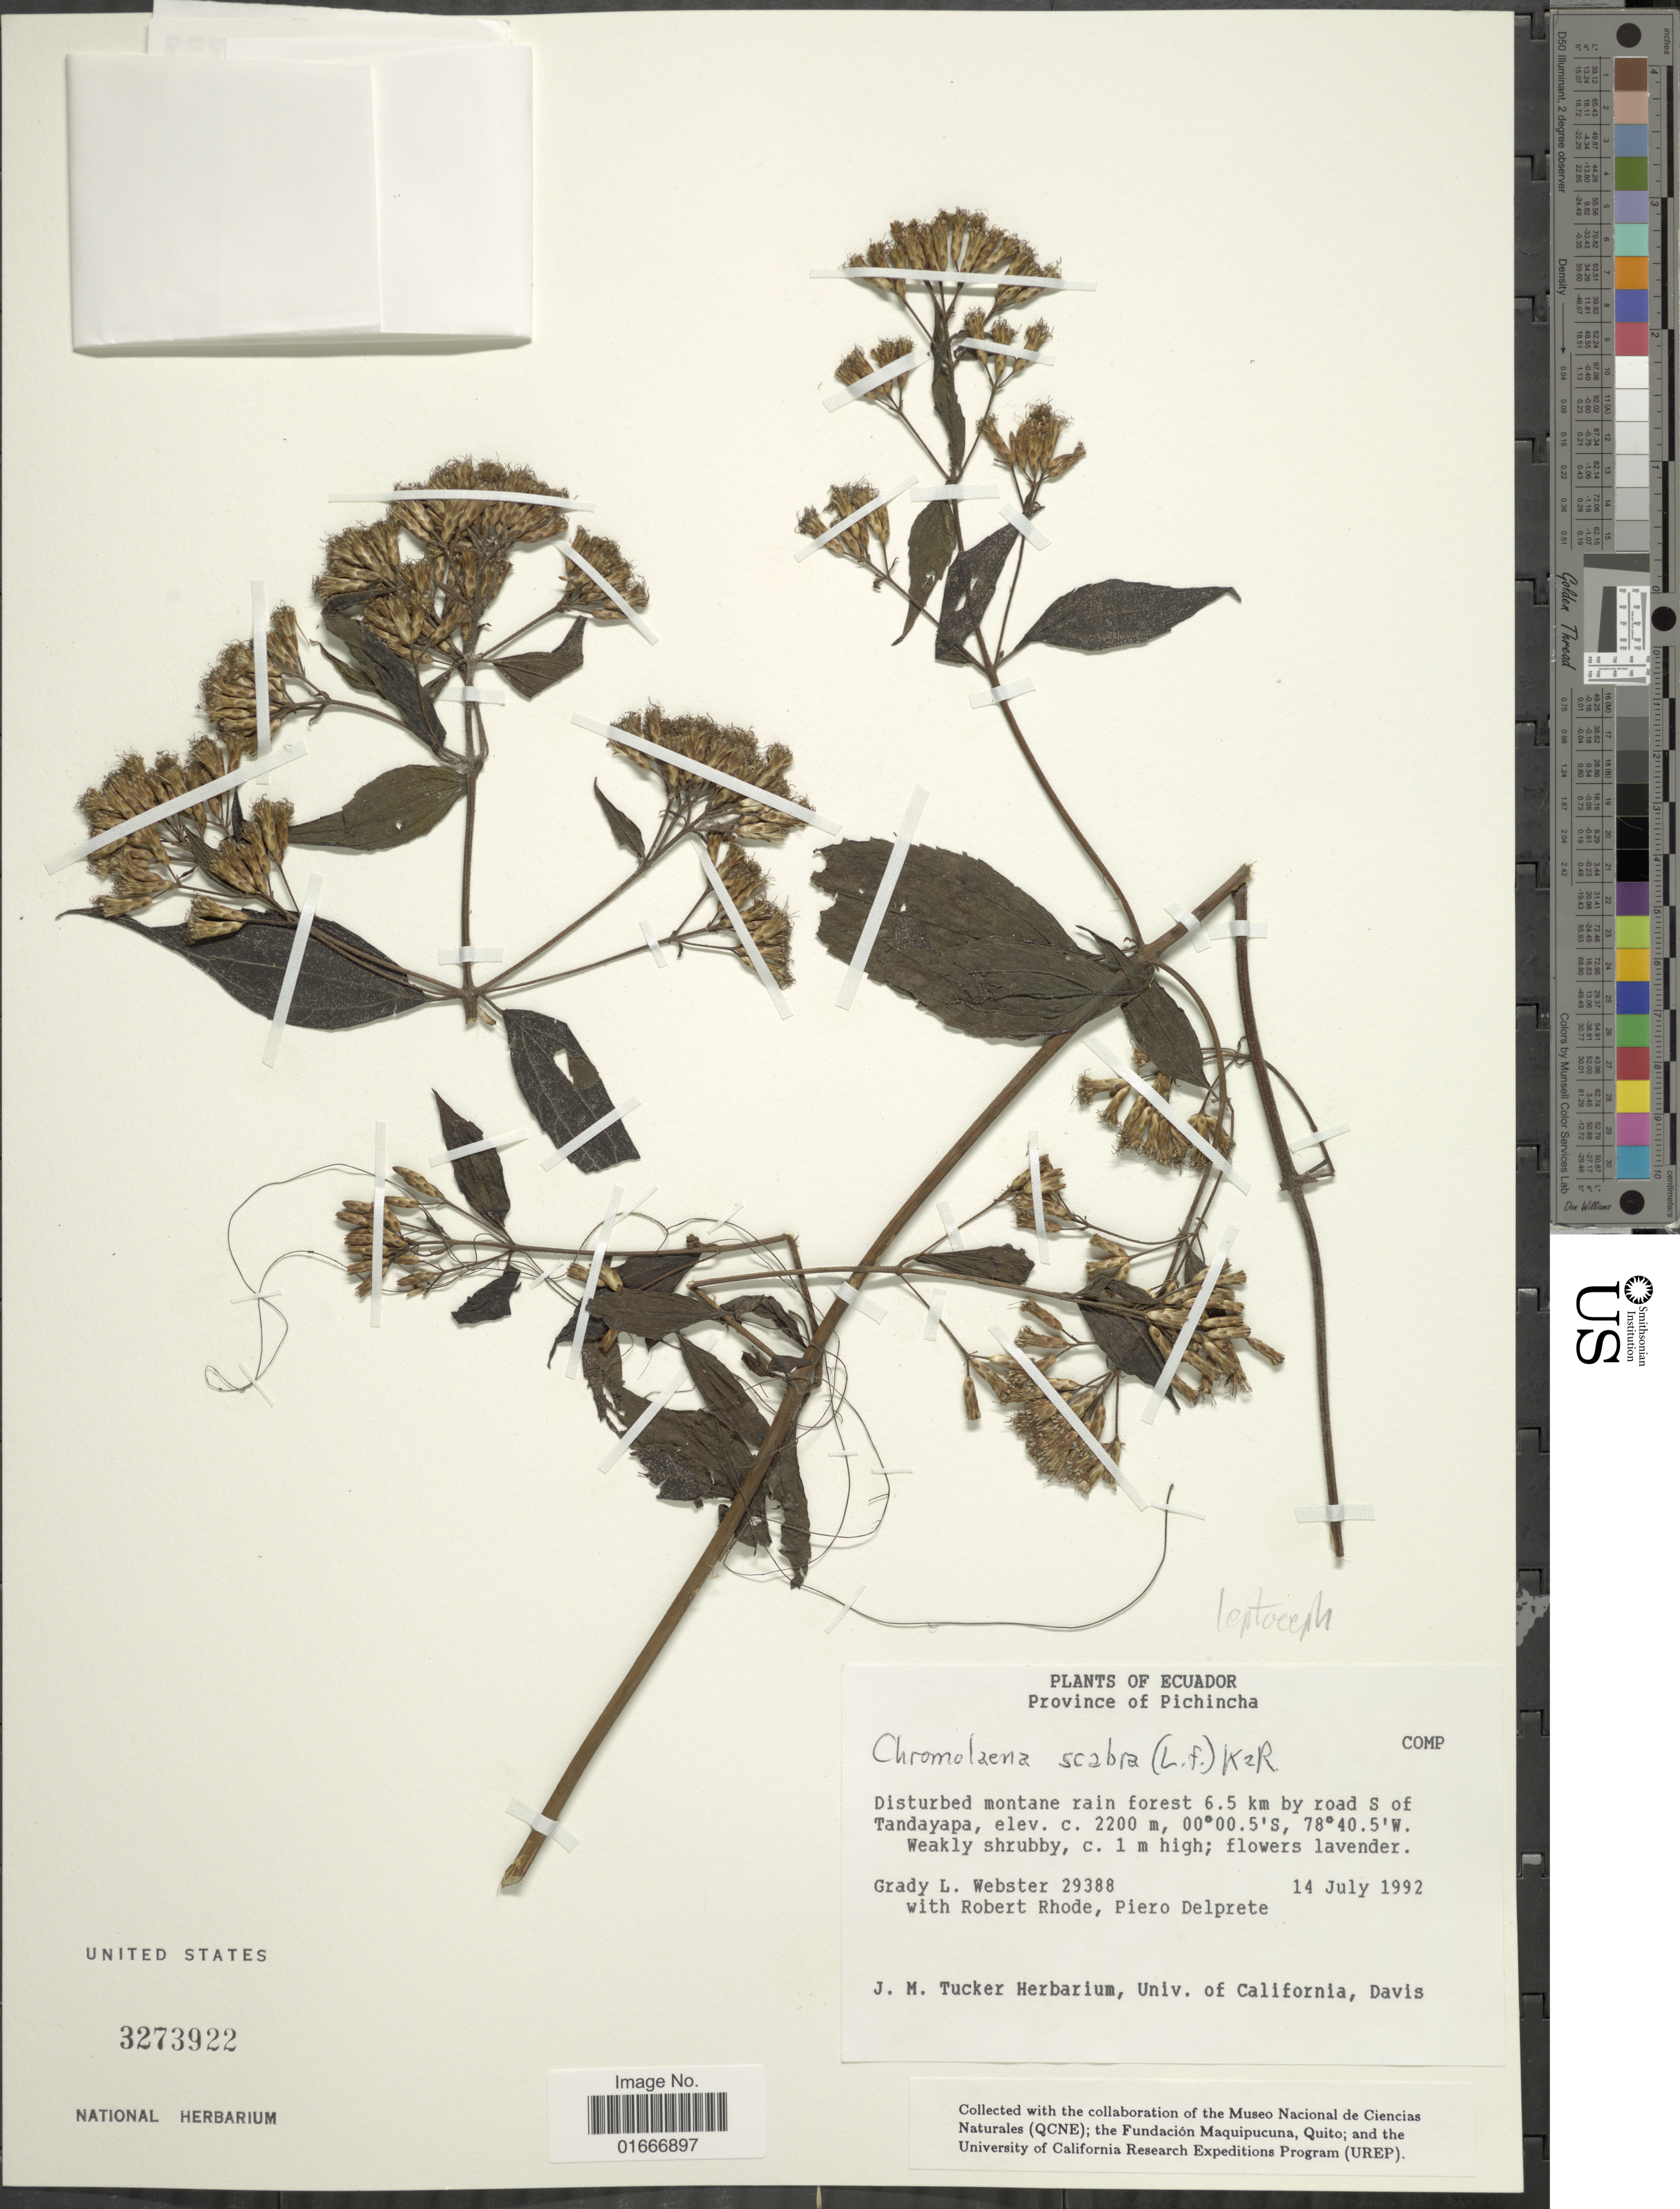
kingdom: Plantae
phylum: Tracheophyta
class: Magnoliopsida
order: Asterales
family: Asteraceae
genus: Chromolaena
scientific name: Chromolaena leptocephala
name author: (DC.) R.M. King & H. Rob.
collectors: G. L. Webster, R. Rhode & P. G. Delprete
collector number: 29388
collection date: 1992-07-14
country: Ecuador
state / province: Pichincha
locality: Ecuador. Province of Pichincha. Disturbed montane rain forest 6.5 km by road S of Tandayapa,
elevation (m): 2200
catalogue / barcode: US 3273922